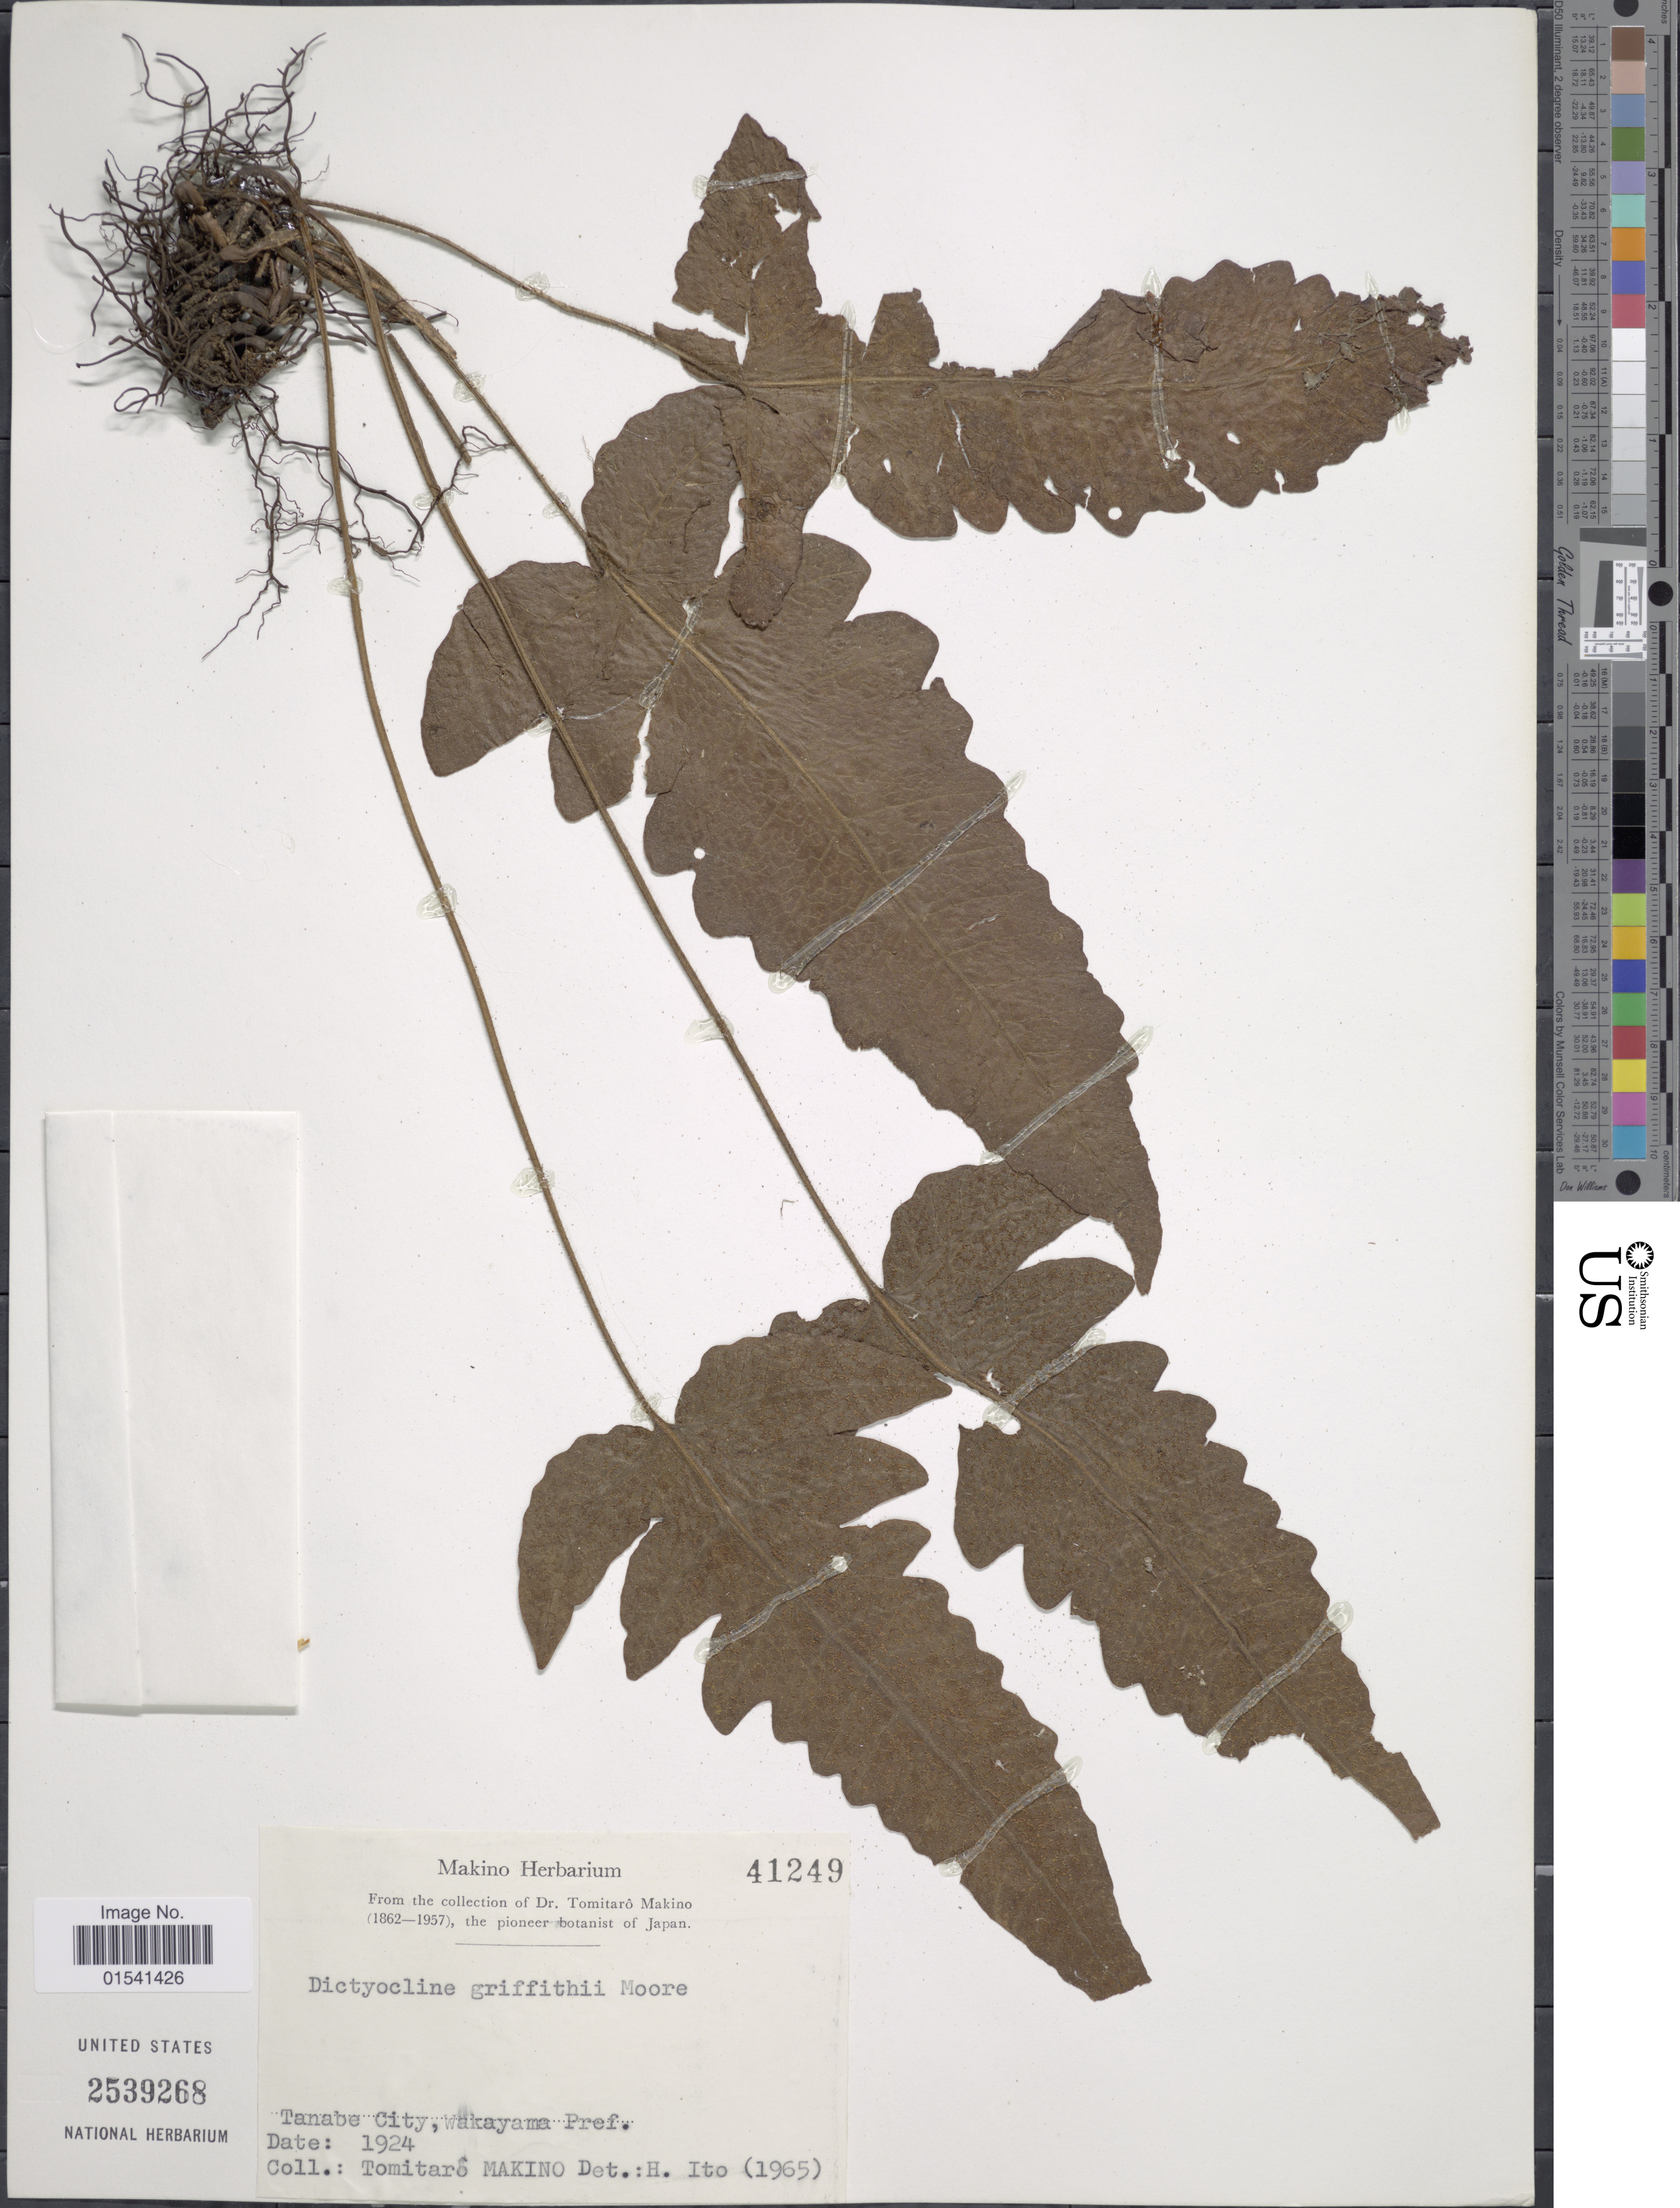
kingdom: Plantae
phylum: Tracheophyta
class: Polypodiopsida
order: Polypodiales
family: Thelypteridaceae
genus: Stegnogramma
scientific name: Stegnogramma griffithii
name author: (T. Moore) K. Iwats.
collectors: T. Makino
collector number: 41249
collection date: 1924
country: Japan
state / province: Wakayama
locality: Tanabe City, Wakayama Pref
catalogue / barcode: US 2539268